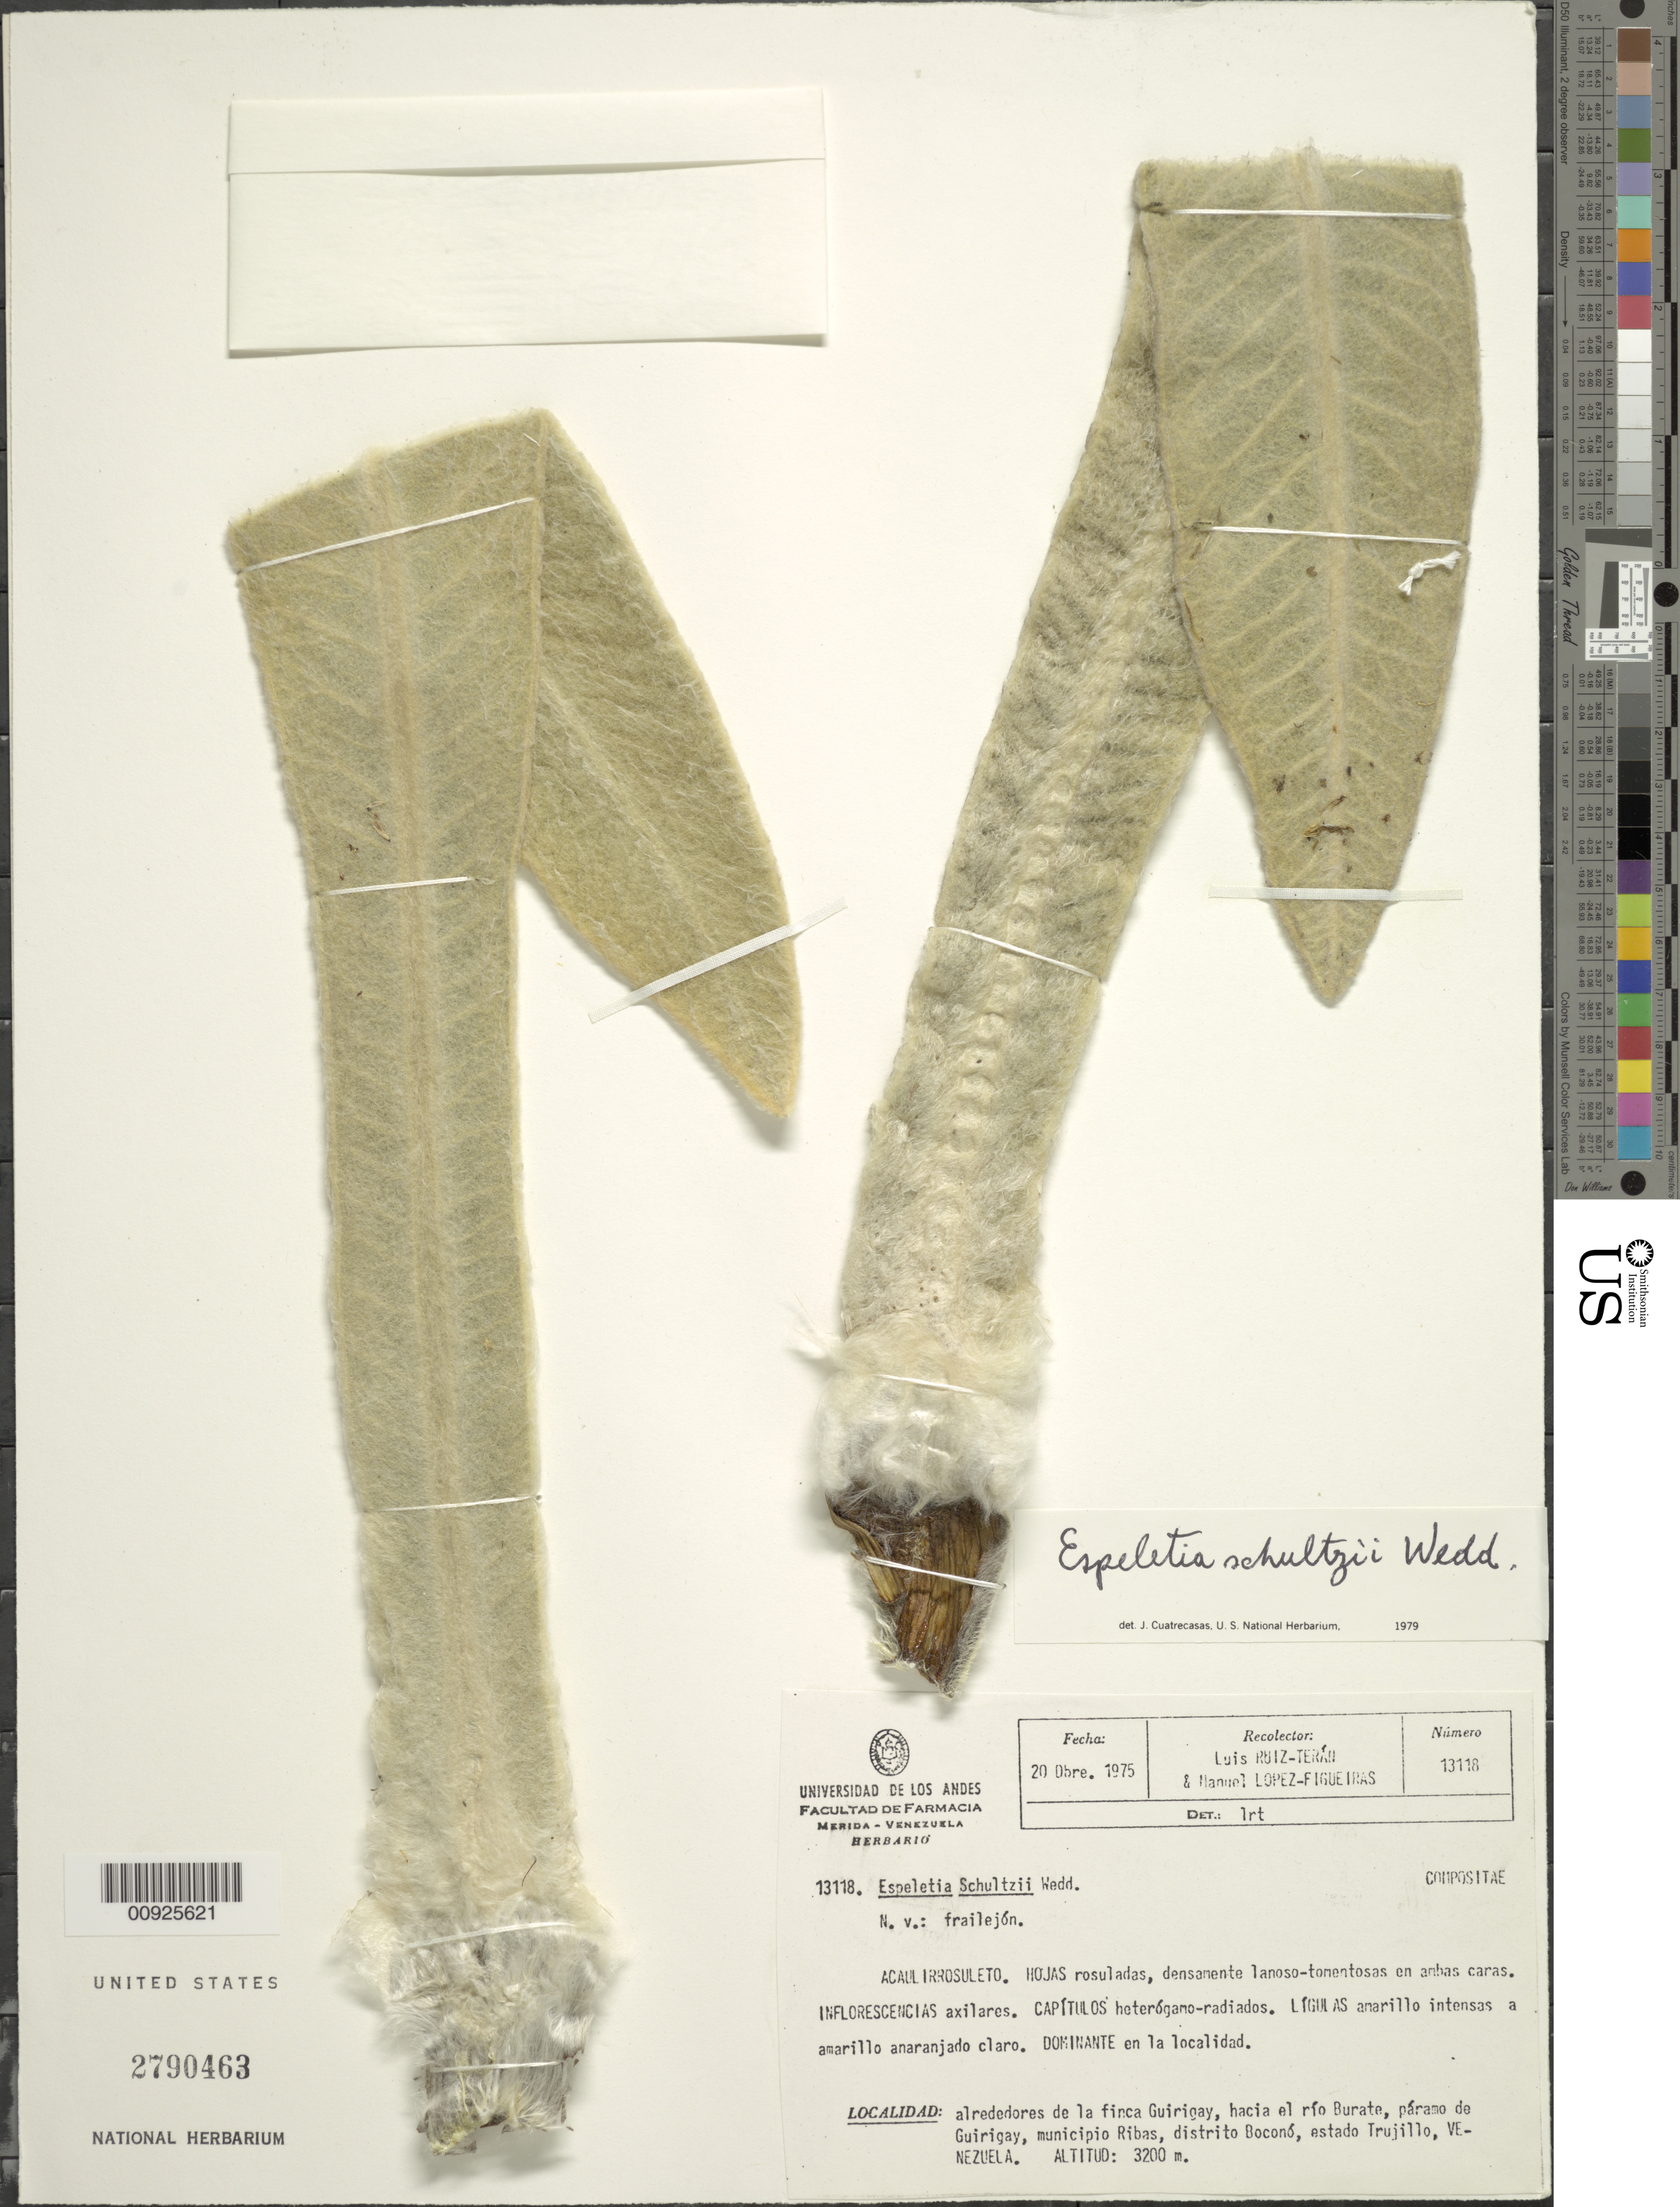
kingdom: Plantae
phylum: Tracheophyta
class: Magnoliopsida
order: Asterales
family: Asteraceae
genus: Espeletia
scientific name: Espeletia schultzii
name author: Wedd.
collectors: L. E. Ruíz-Terán & M. López Figueiras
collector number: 13118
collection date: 1975-10-20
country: Venezuela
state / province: Mérida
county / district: Rivas Dávila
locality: P. de Guirigay. Páramo de Guirigay, alrededores de la finca Guirigay, hacia el río Burate, Boconó.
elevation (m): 3200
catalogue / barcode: US 2790463